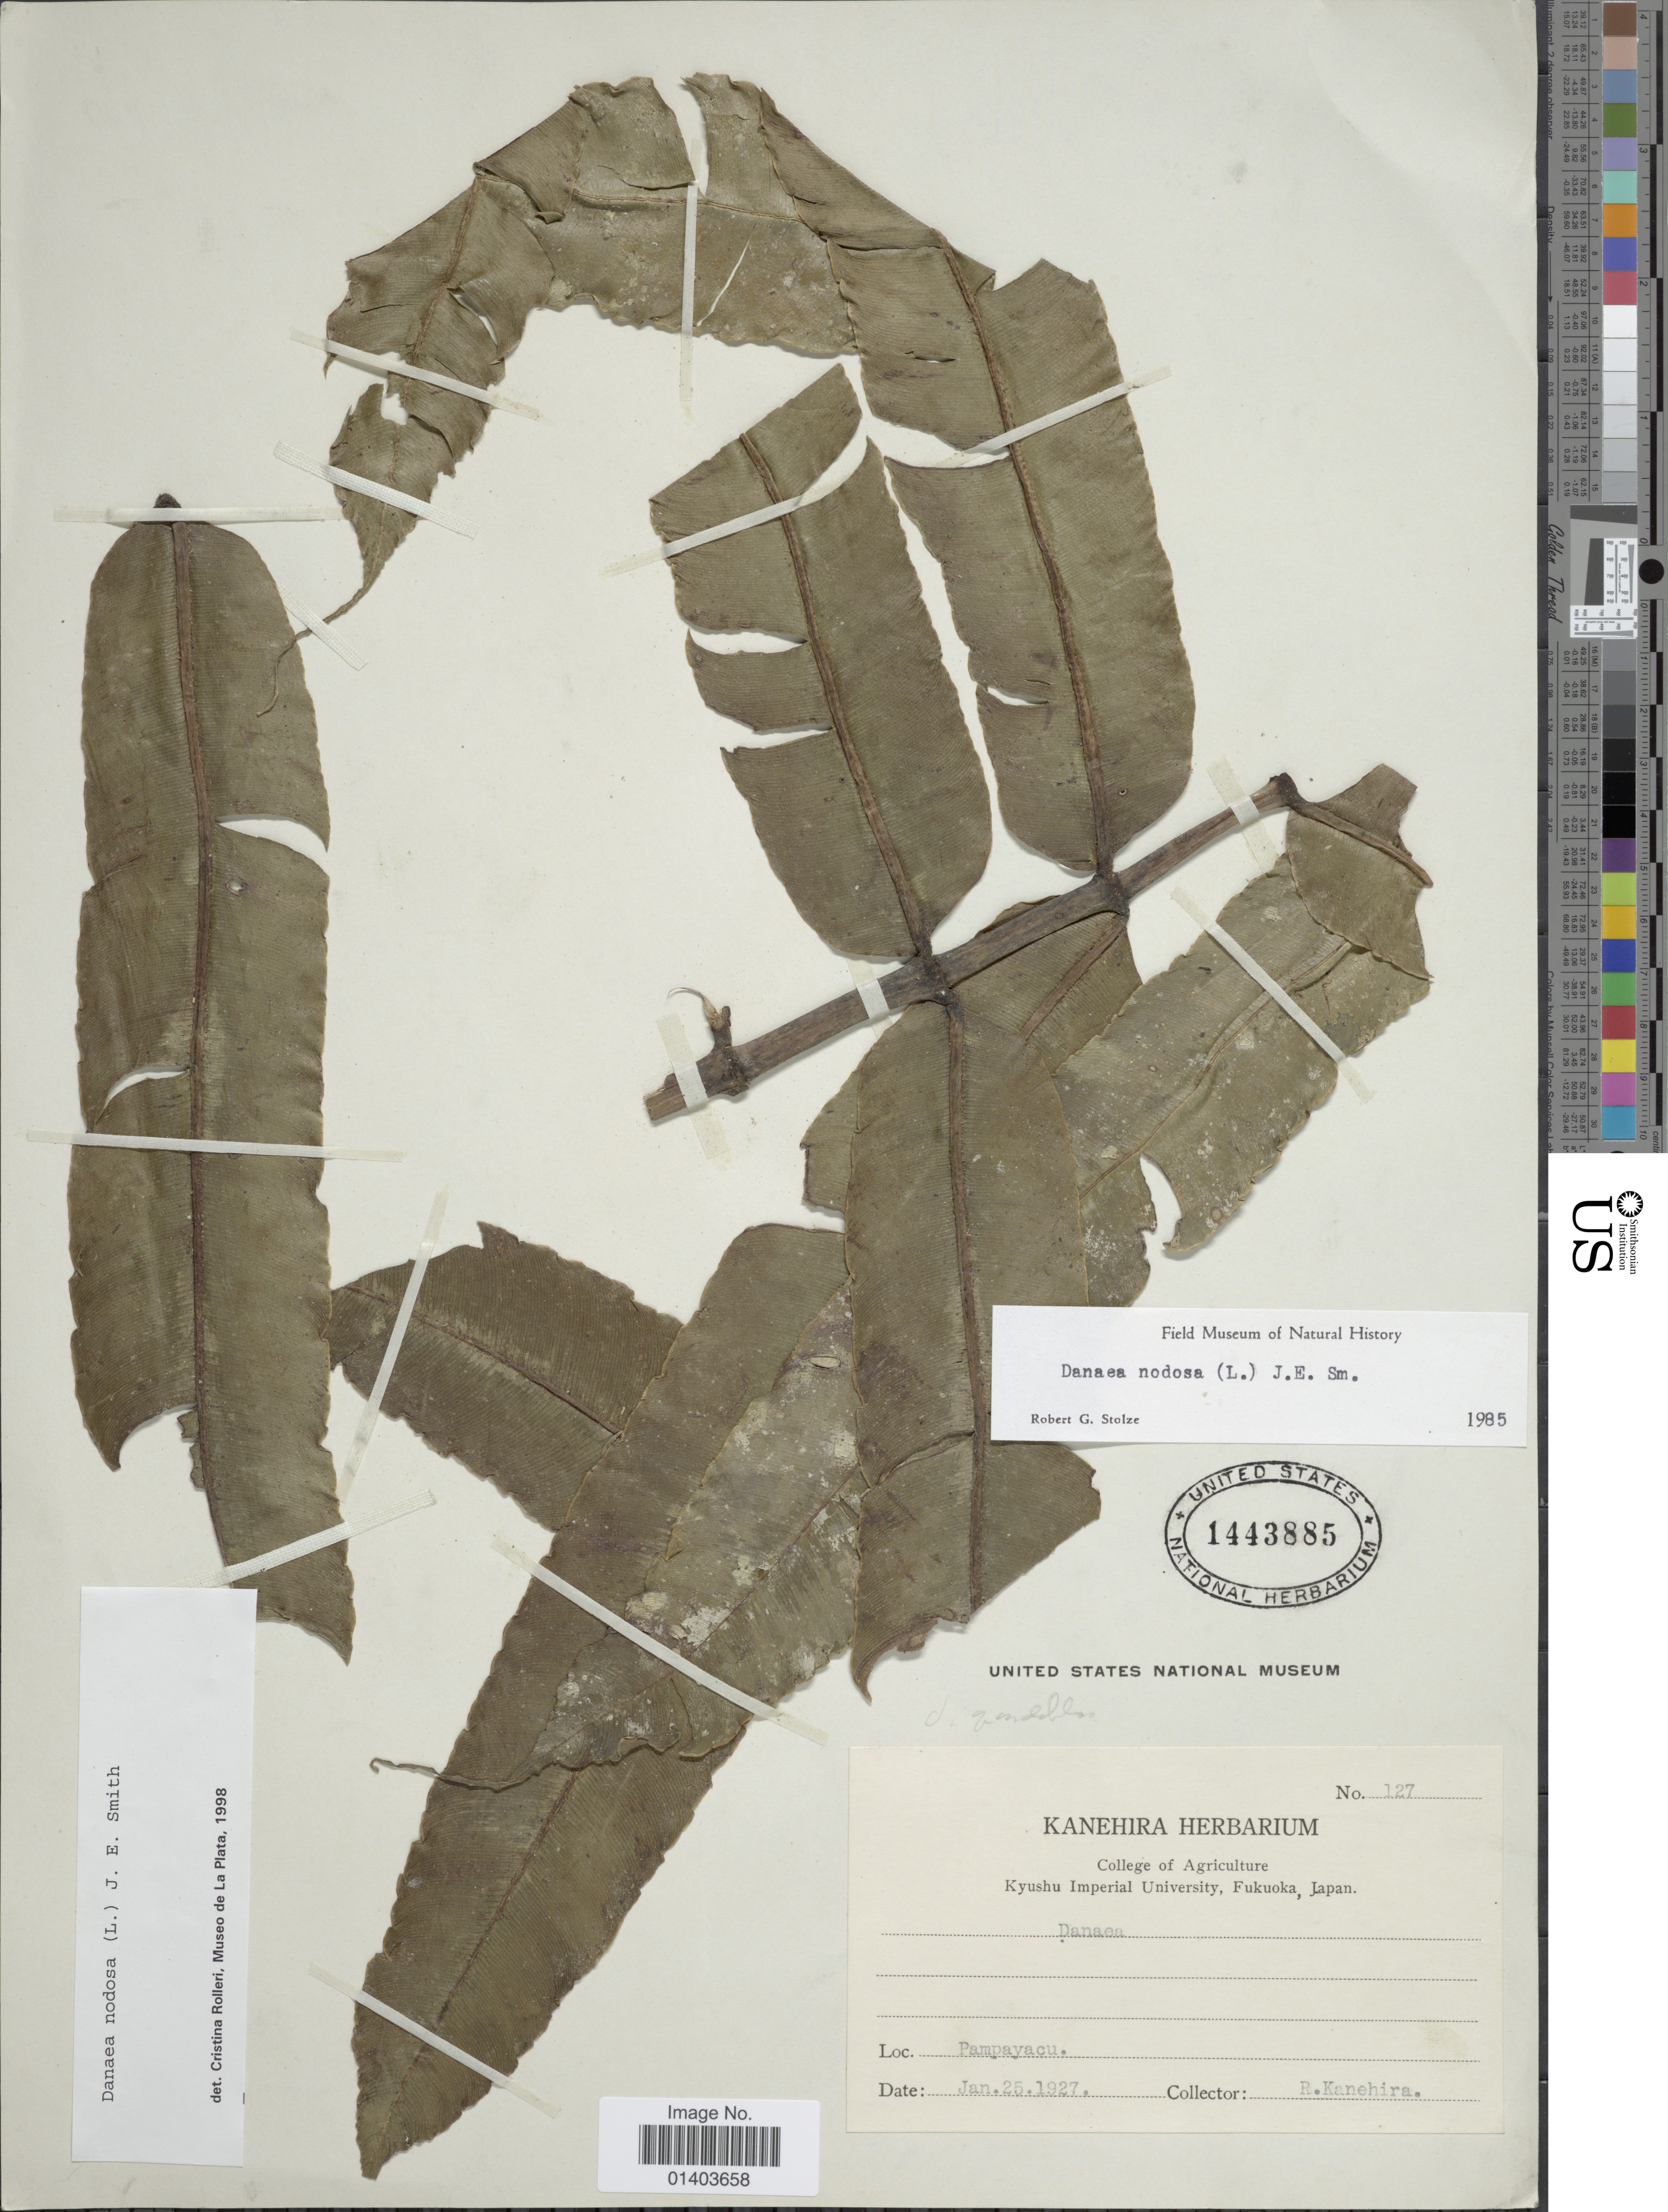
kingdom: Plantae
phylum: Tracheophyta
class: Polypodiopsida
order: Marattiales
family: Marattiaceae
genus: Danaea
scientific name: Danaea nodosa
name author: (L.) Sm.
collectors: R. Kanehira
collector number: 127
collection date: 1927-01-25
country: Peru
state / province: Huánuco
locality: Pampayacu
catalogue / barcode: US 1443885